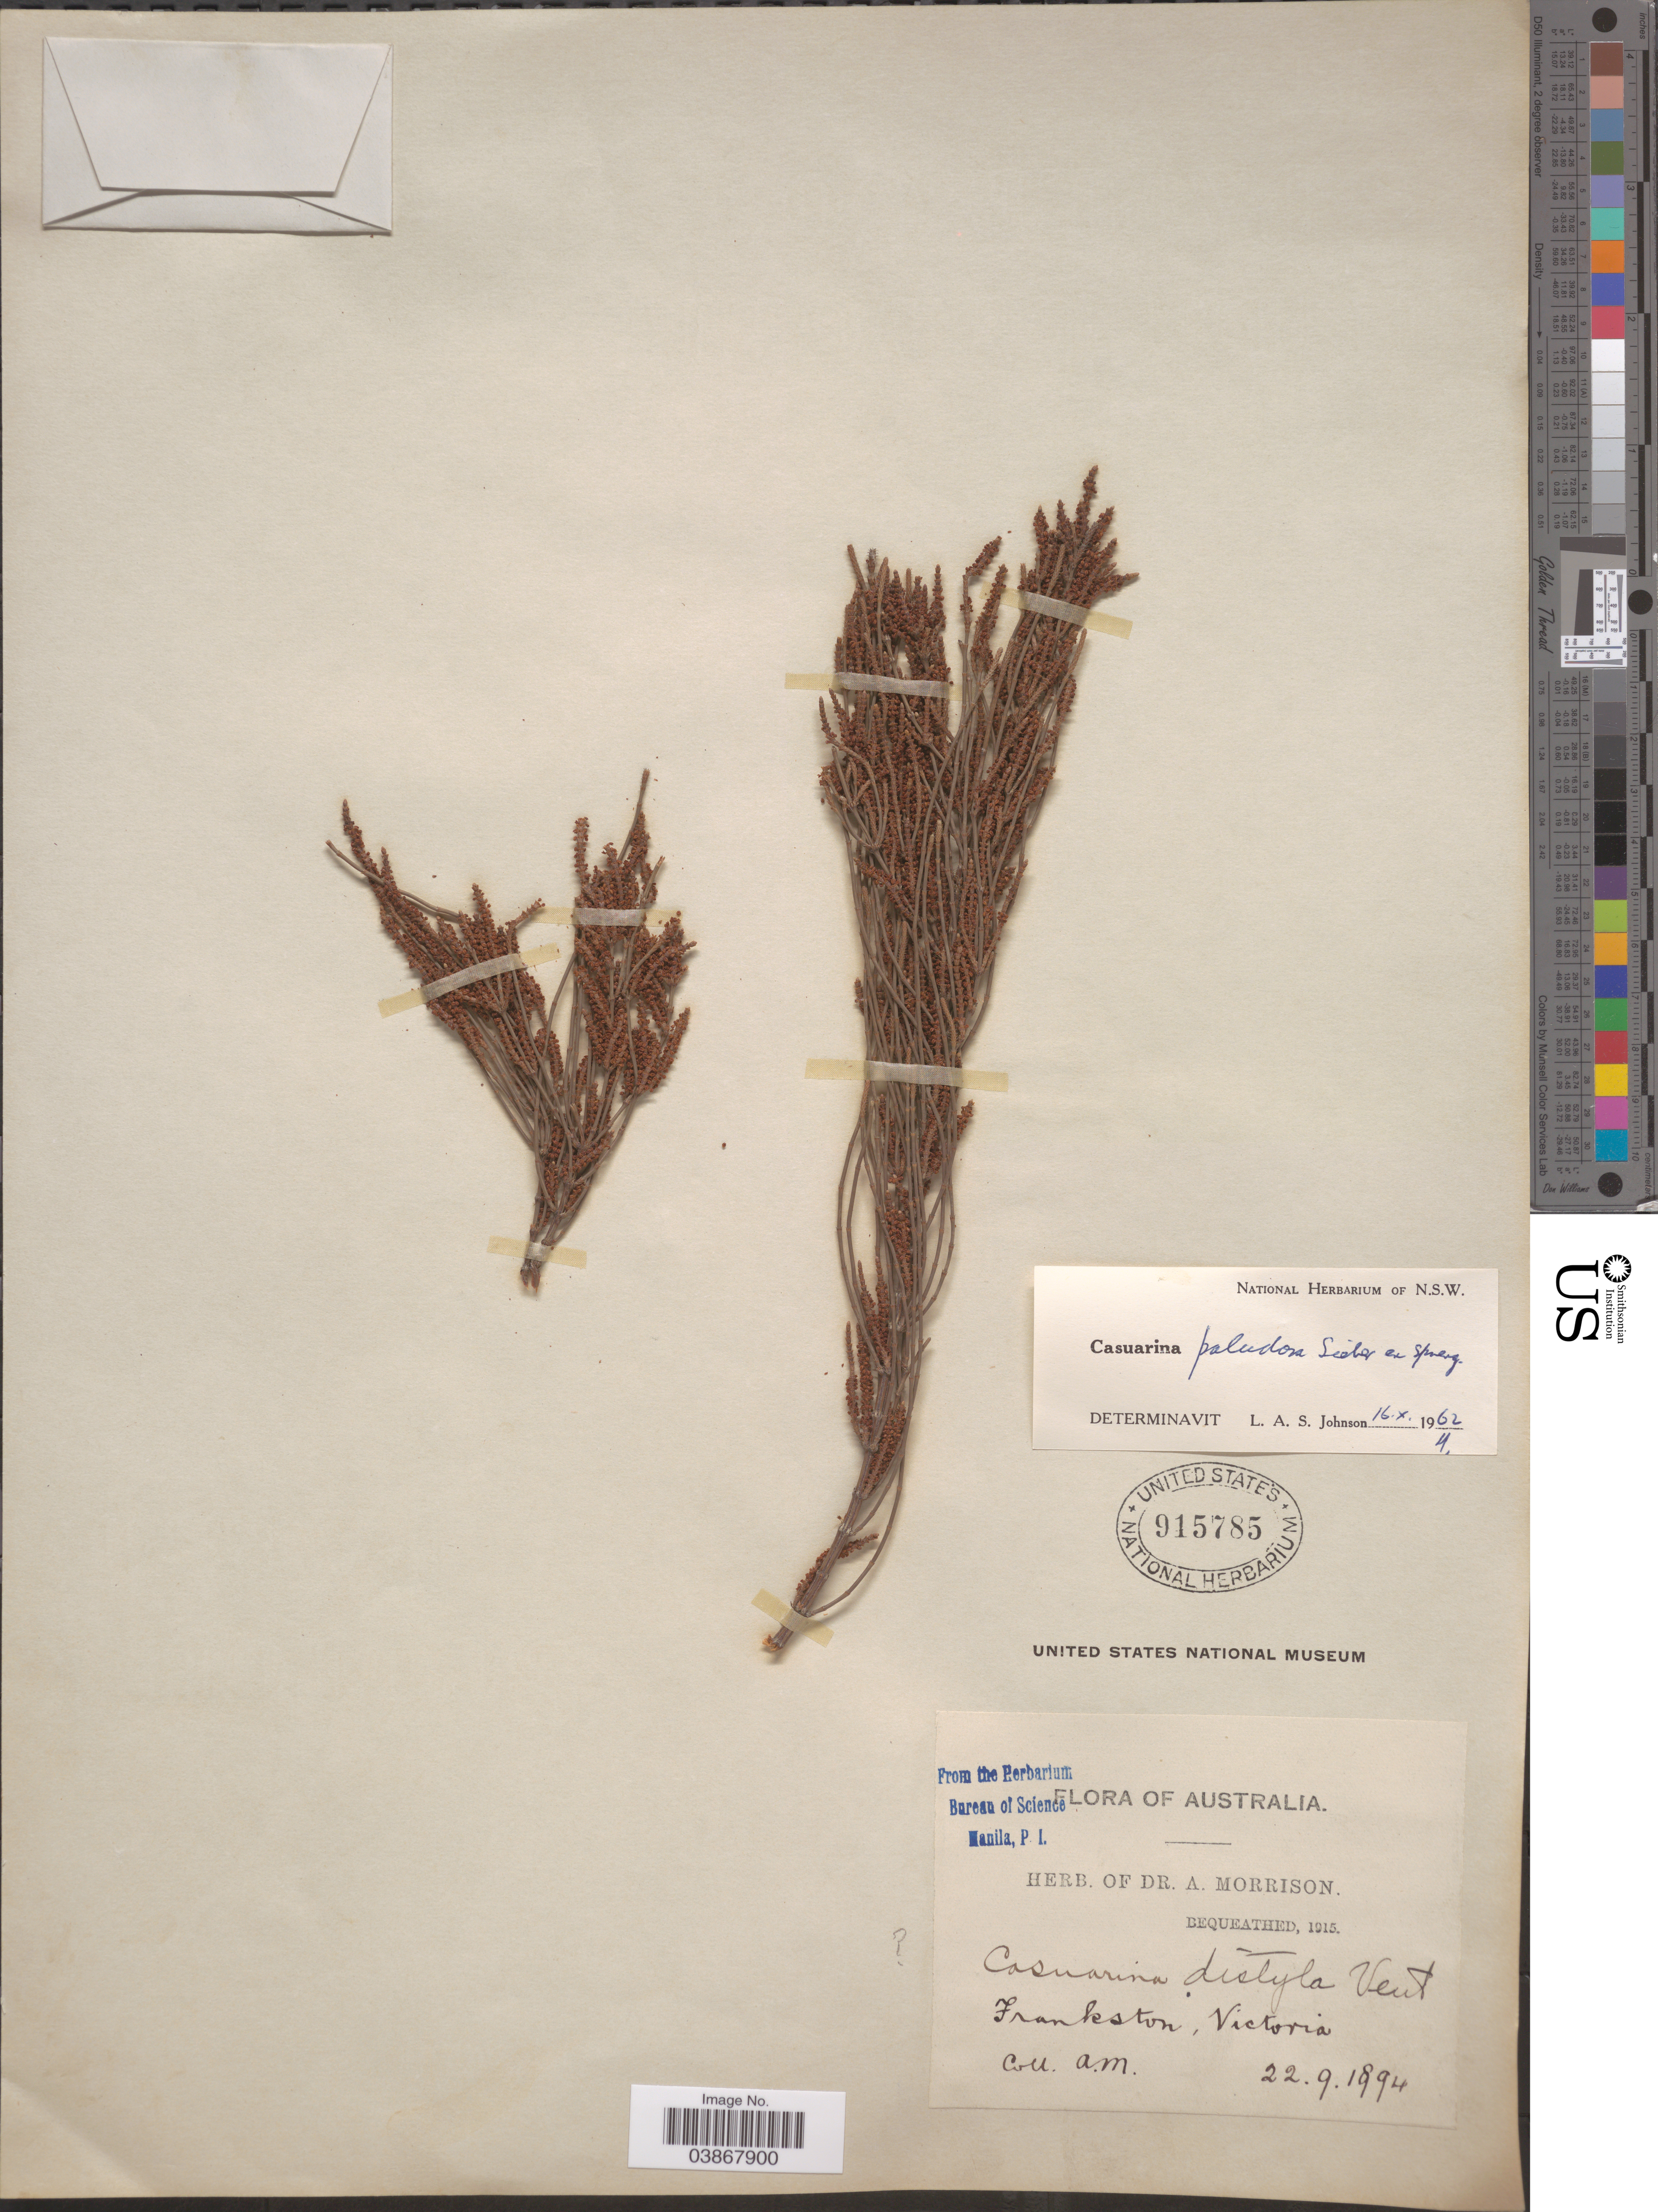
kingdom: Plantae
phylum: Tracheophyta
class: Magnoliopsida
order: Fagales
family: Casuarinaceae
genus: Casuarina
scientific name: Casuarina paludosa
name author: Sieber ex Spreng.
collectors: A. Morrison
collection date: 1894-09-22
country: Australia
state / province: Victoria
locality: Frankston.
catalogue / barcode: US 915785